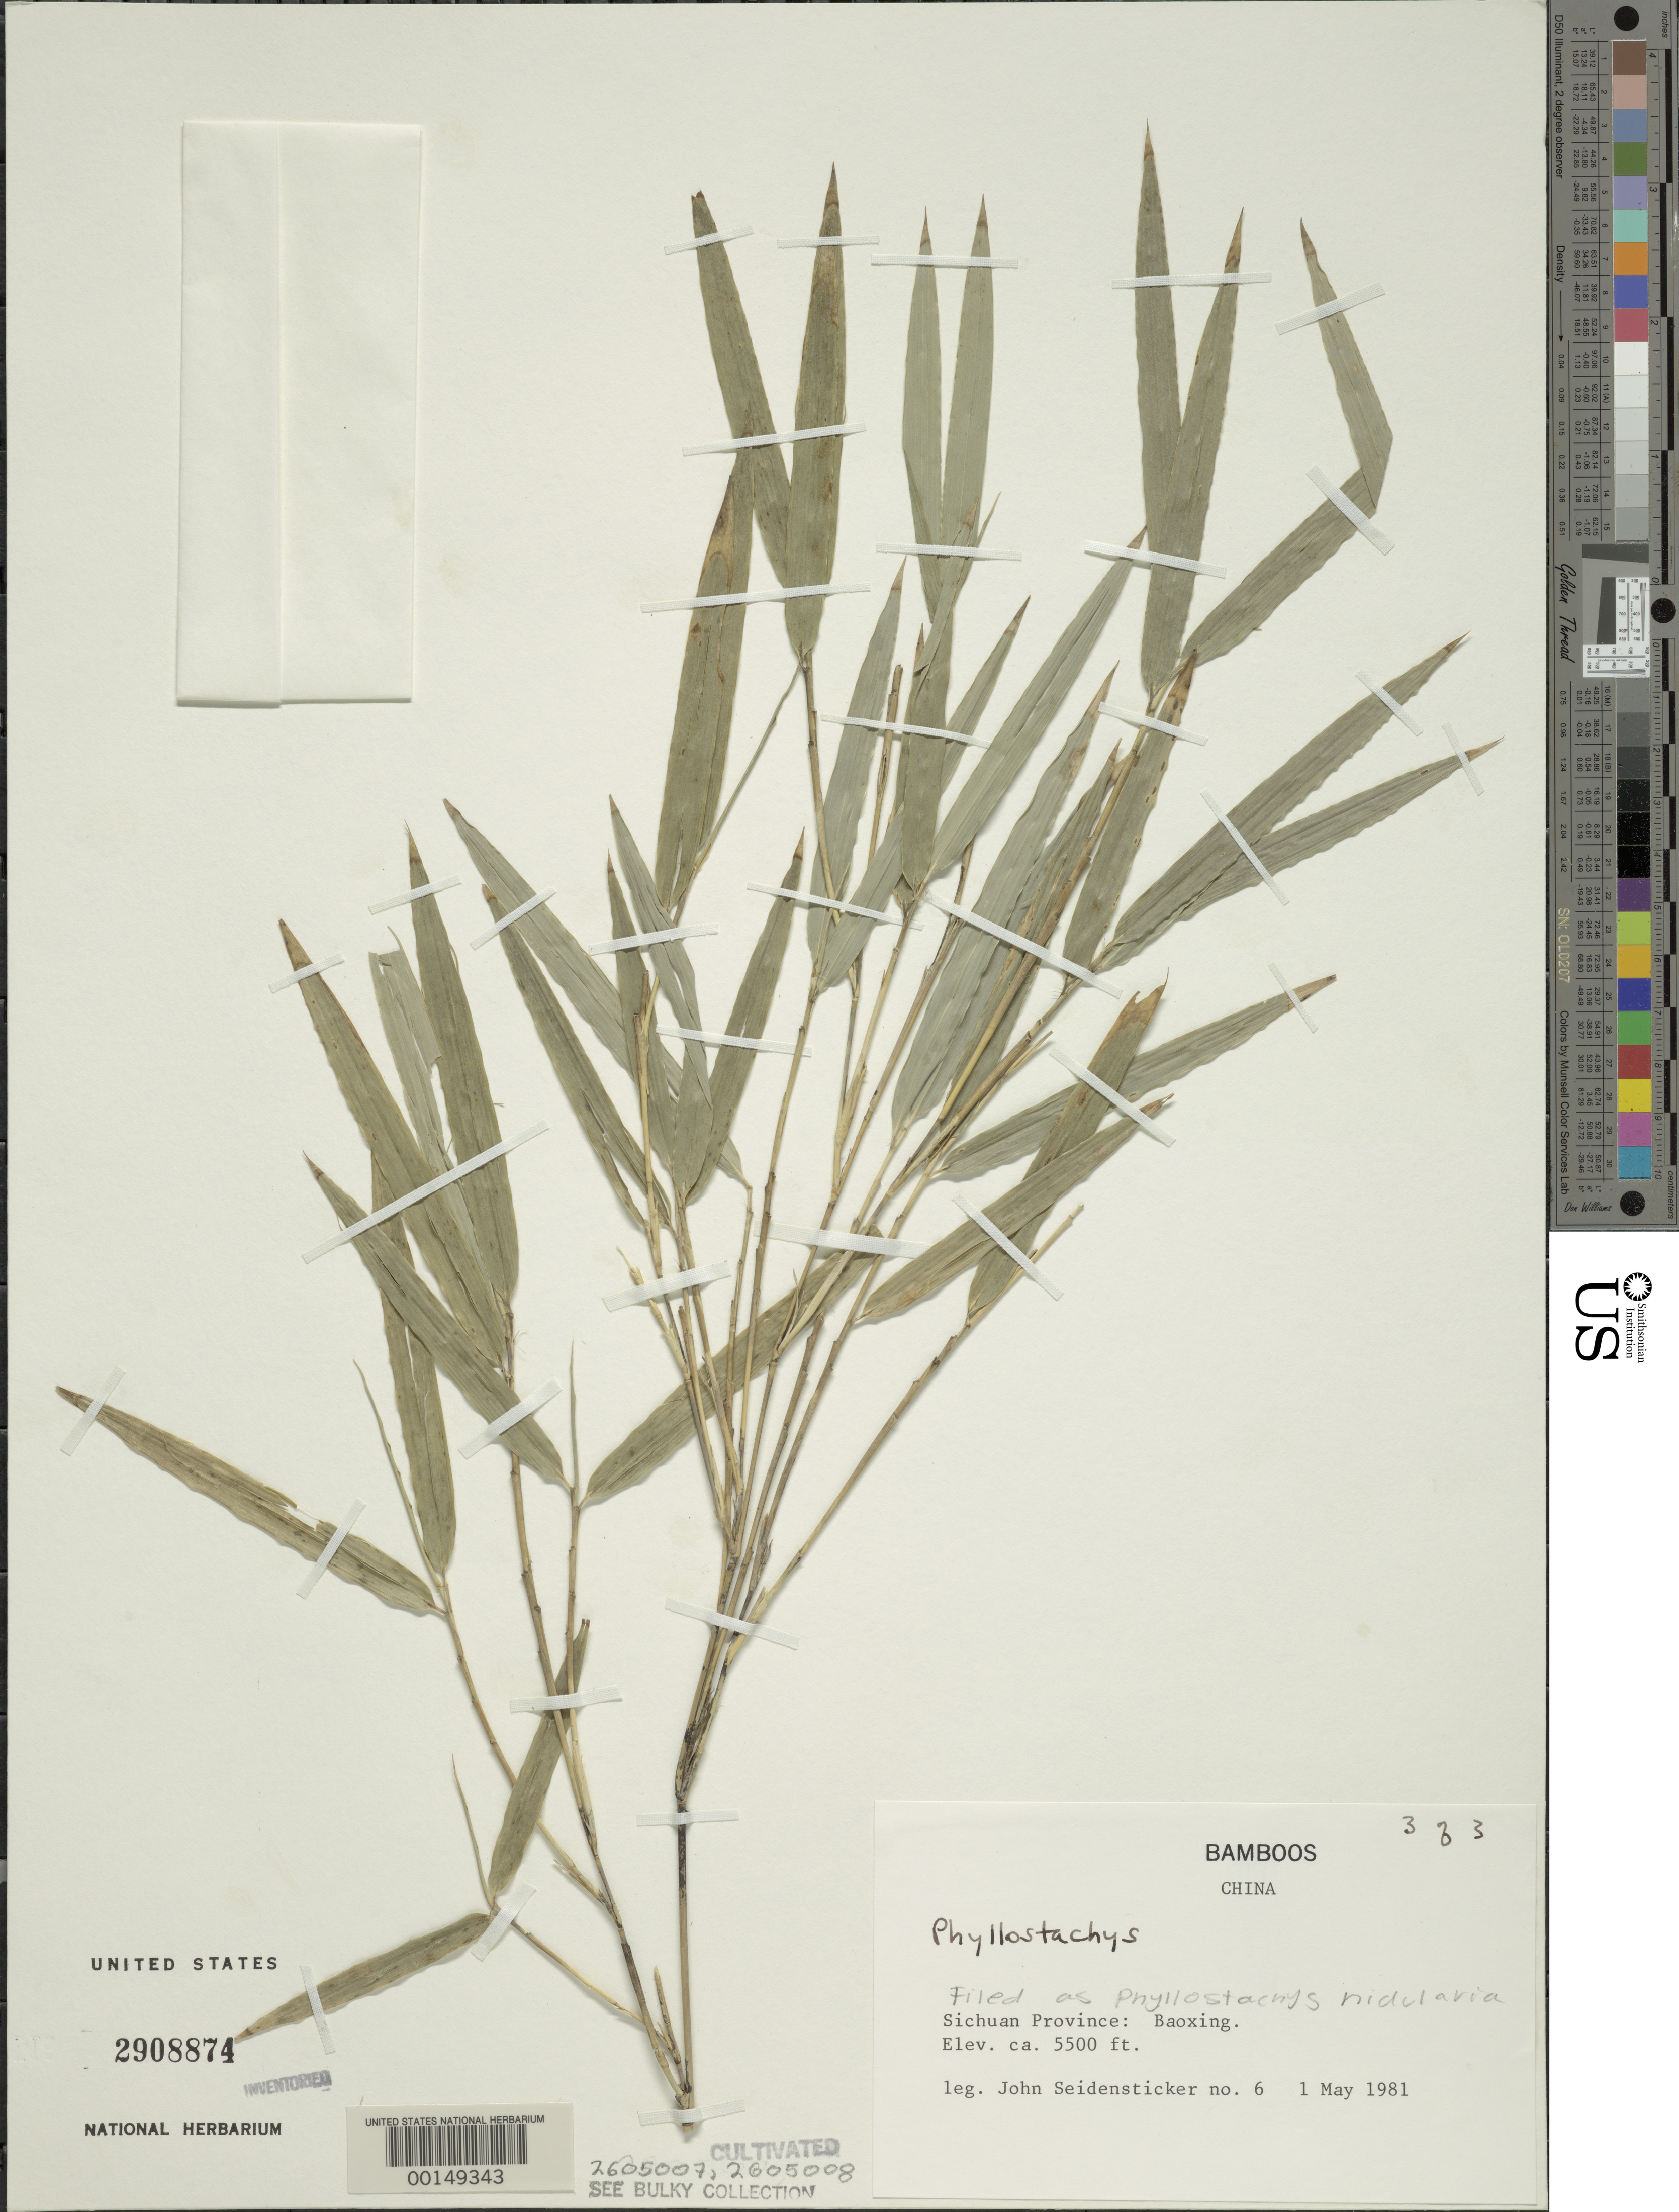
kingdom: Plantae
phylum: Tracheophyta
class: Liliopsida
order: Poales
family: Poaceae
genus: Phyllostachys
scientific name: Phyllostachys nidularia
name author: Munro ex Fenzi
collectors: J. Seidensticker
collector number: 6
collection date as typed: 01 May 1981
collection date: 1981-05-01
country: China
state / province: Sichuan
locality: Baoxing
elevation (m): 1678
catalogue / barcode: US 2908874